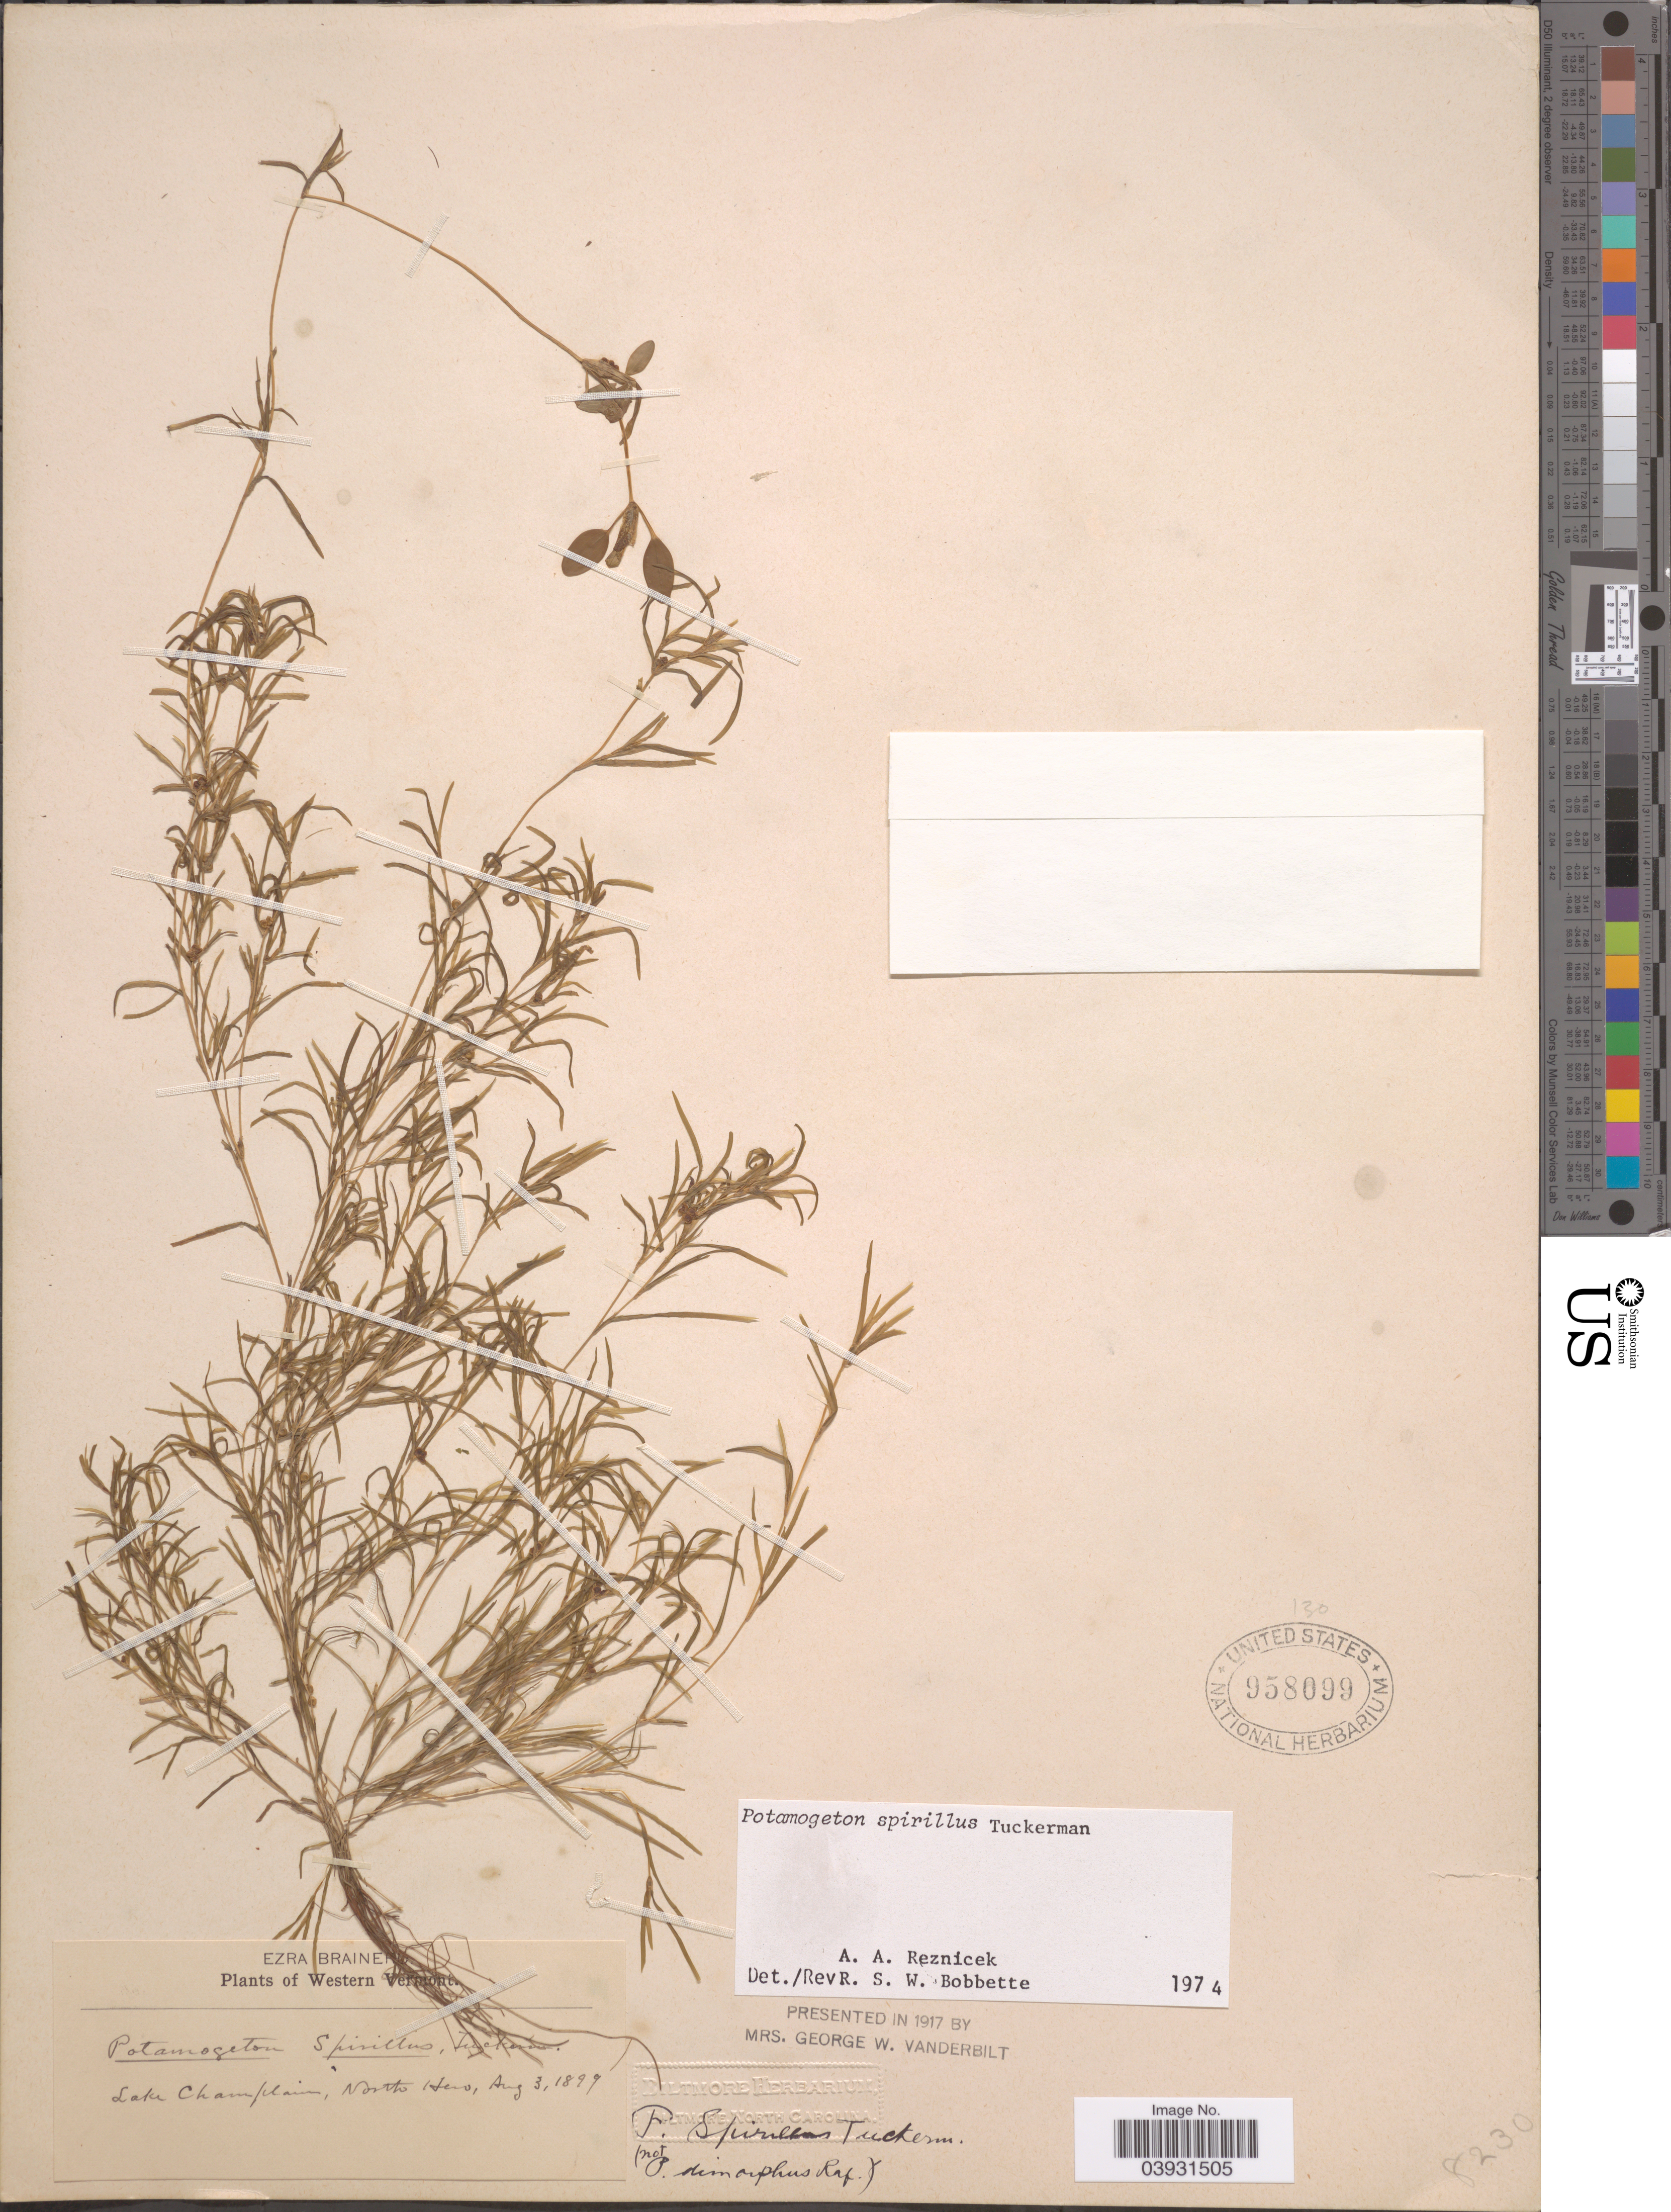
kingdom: Plantae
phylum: Tracheophyta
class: Liliopsida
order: Alismatales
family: Potamogetonaceae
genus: Potamogeton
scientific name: Potamogeton spirillus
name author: Tuck.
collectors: E. Brainerd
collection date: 1899-08-03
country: United States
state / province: Vermont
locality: Western Vermont. Lake Champlain, North Hero.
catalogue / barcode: US 958099